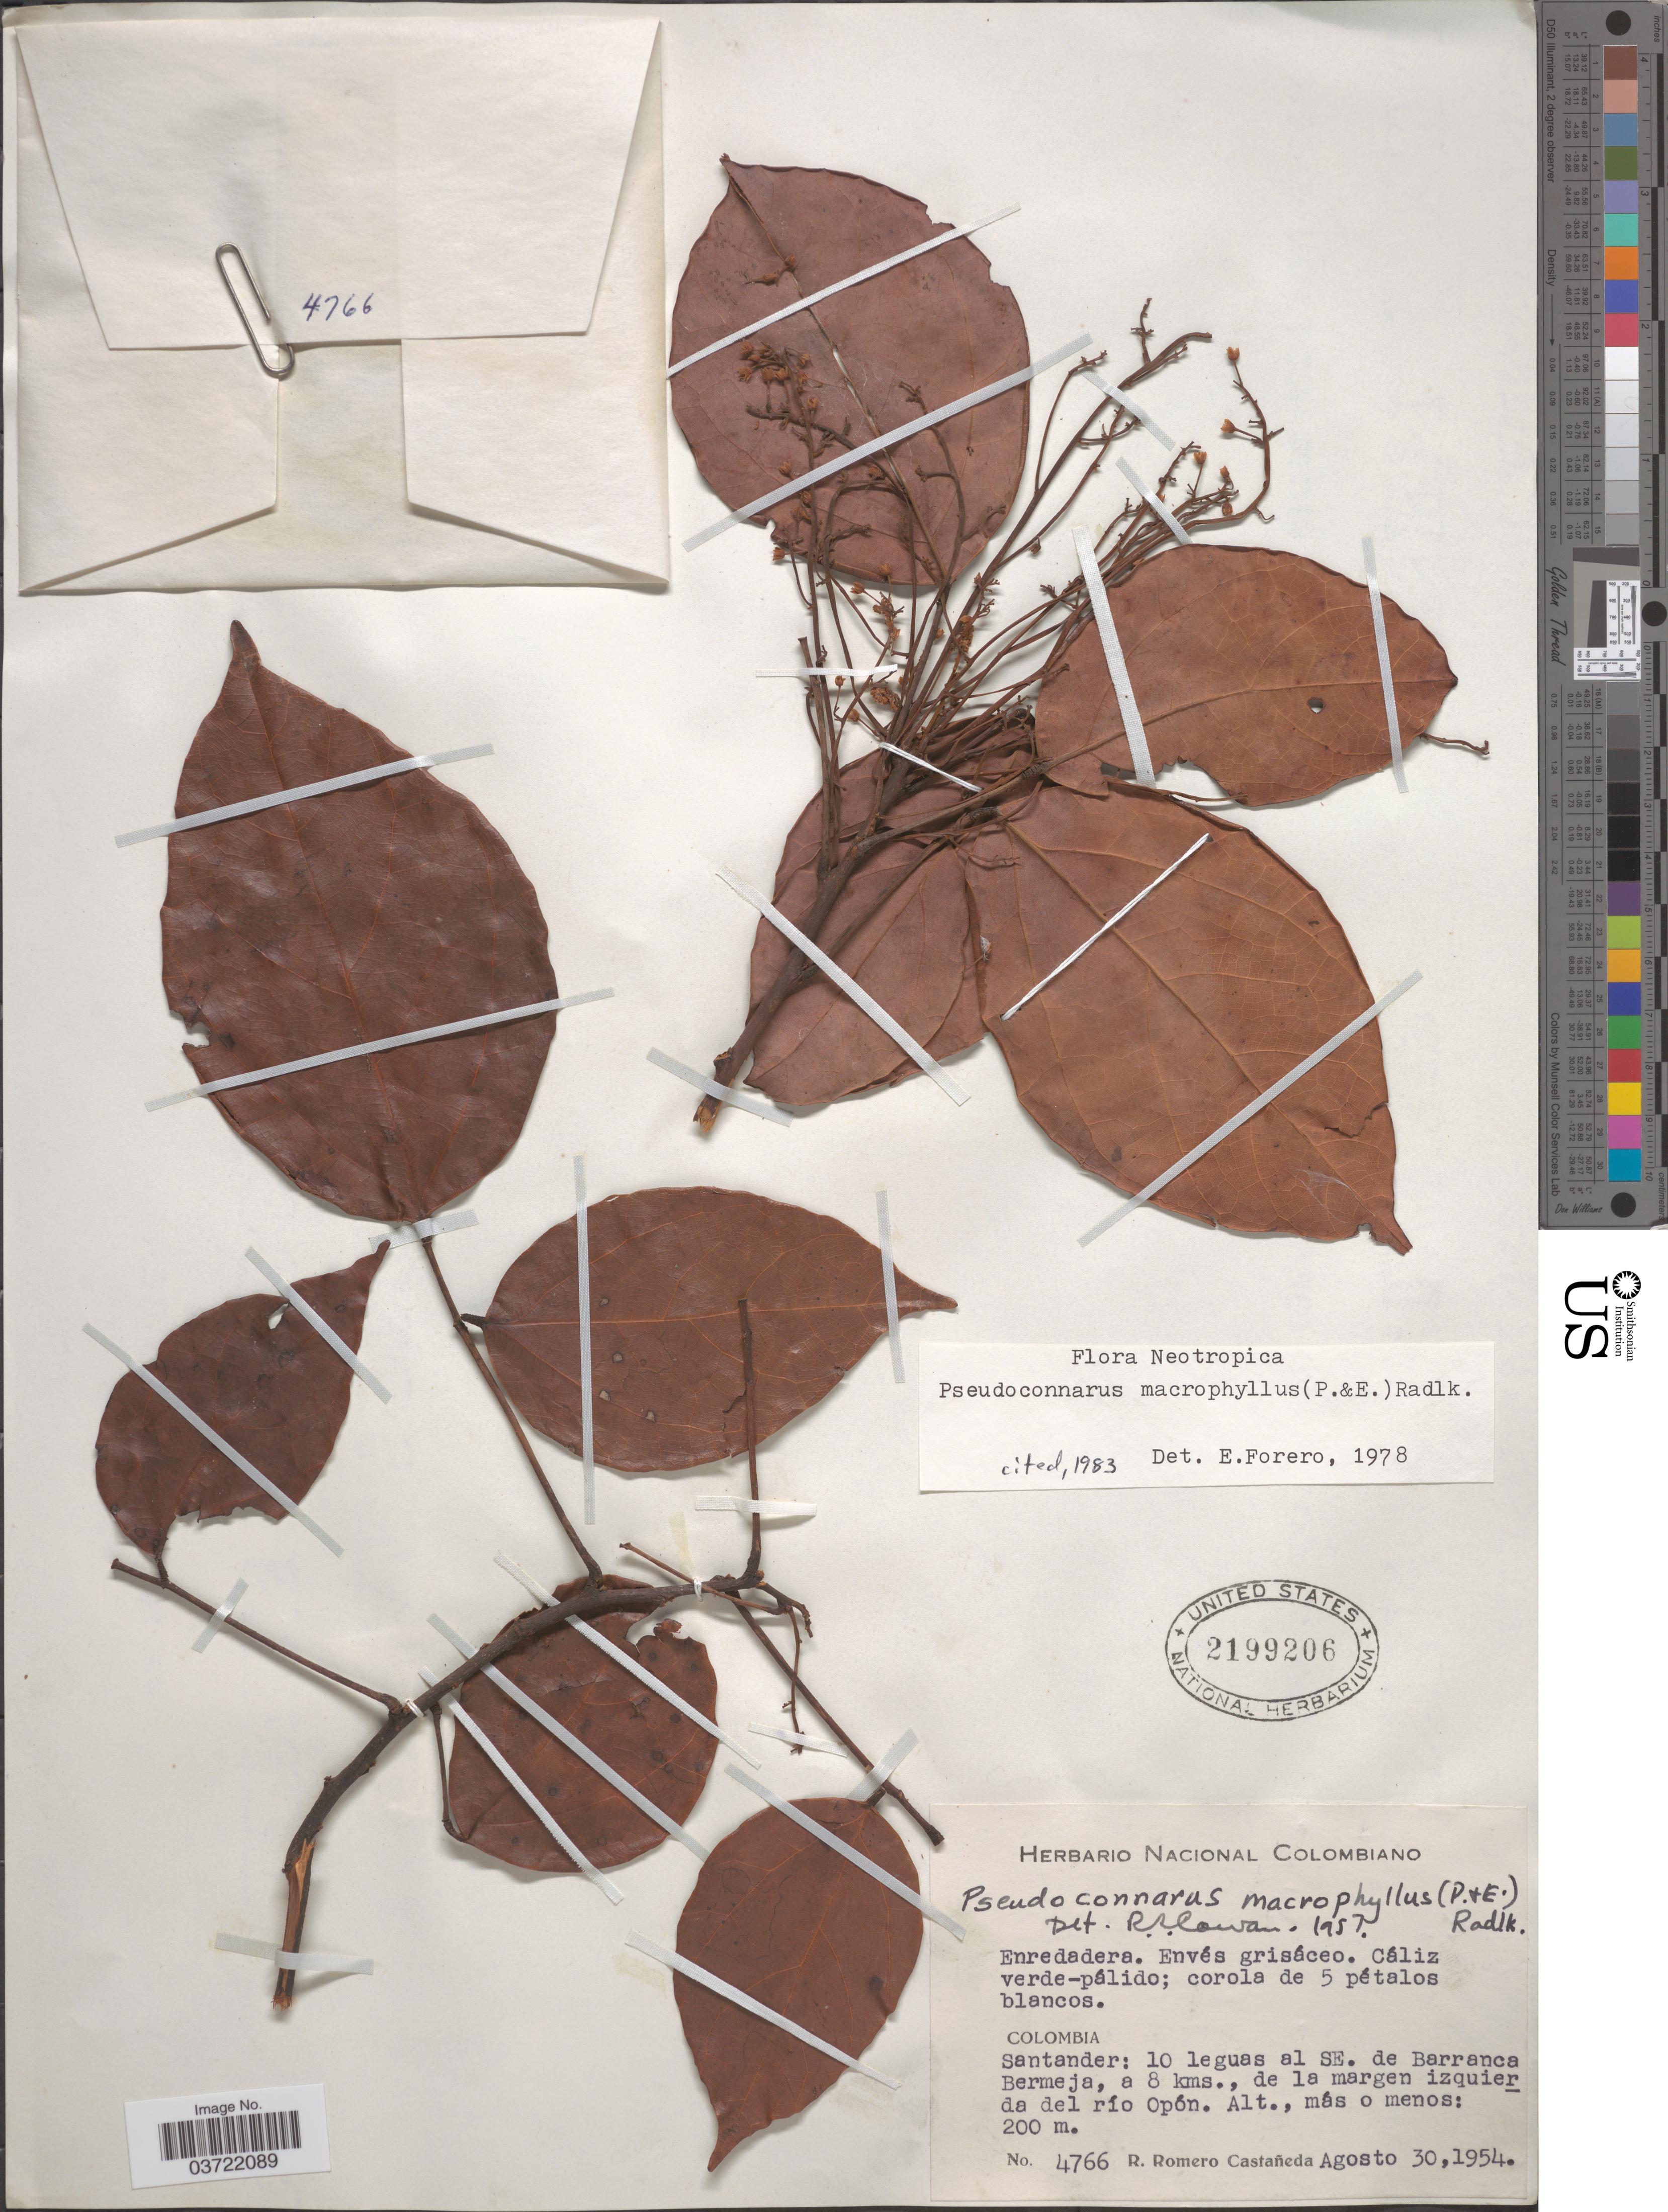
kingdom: Plantae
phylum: Tracheophyta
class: Magnoliopsida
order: Oxalidales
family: Connaraceae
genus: Pseudoconnarus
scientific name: Pseudoconnarus macrophyllus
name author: (Poepp.) Radlk.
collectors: R. Romero Castañeda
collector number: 4766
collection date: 1954-08-30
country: Colombia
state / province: Santander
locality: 10 leguas al SE. de Barranca Bermeja, a 8 kms., de la margen izquierda del río Opón.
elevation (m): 200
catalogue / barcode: US 2199206